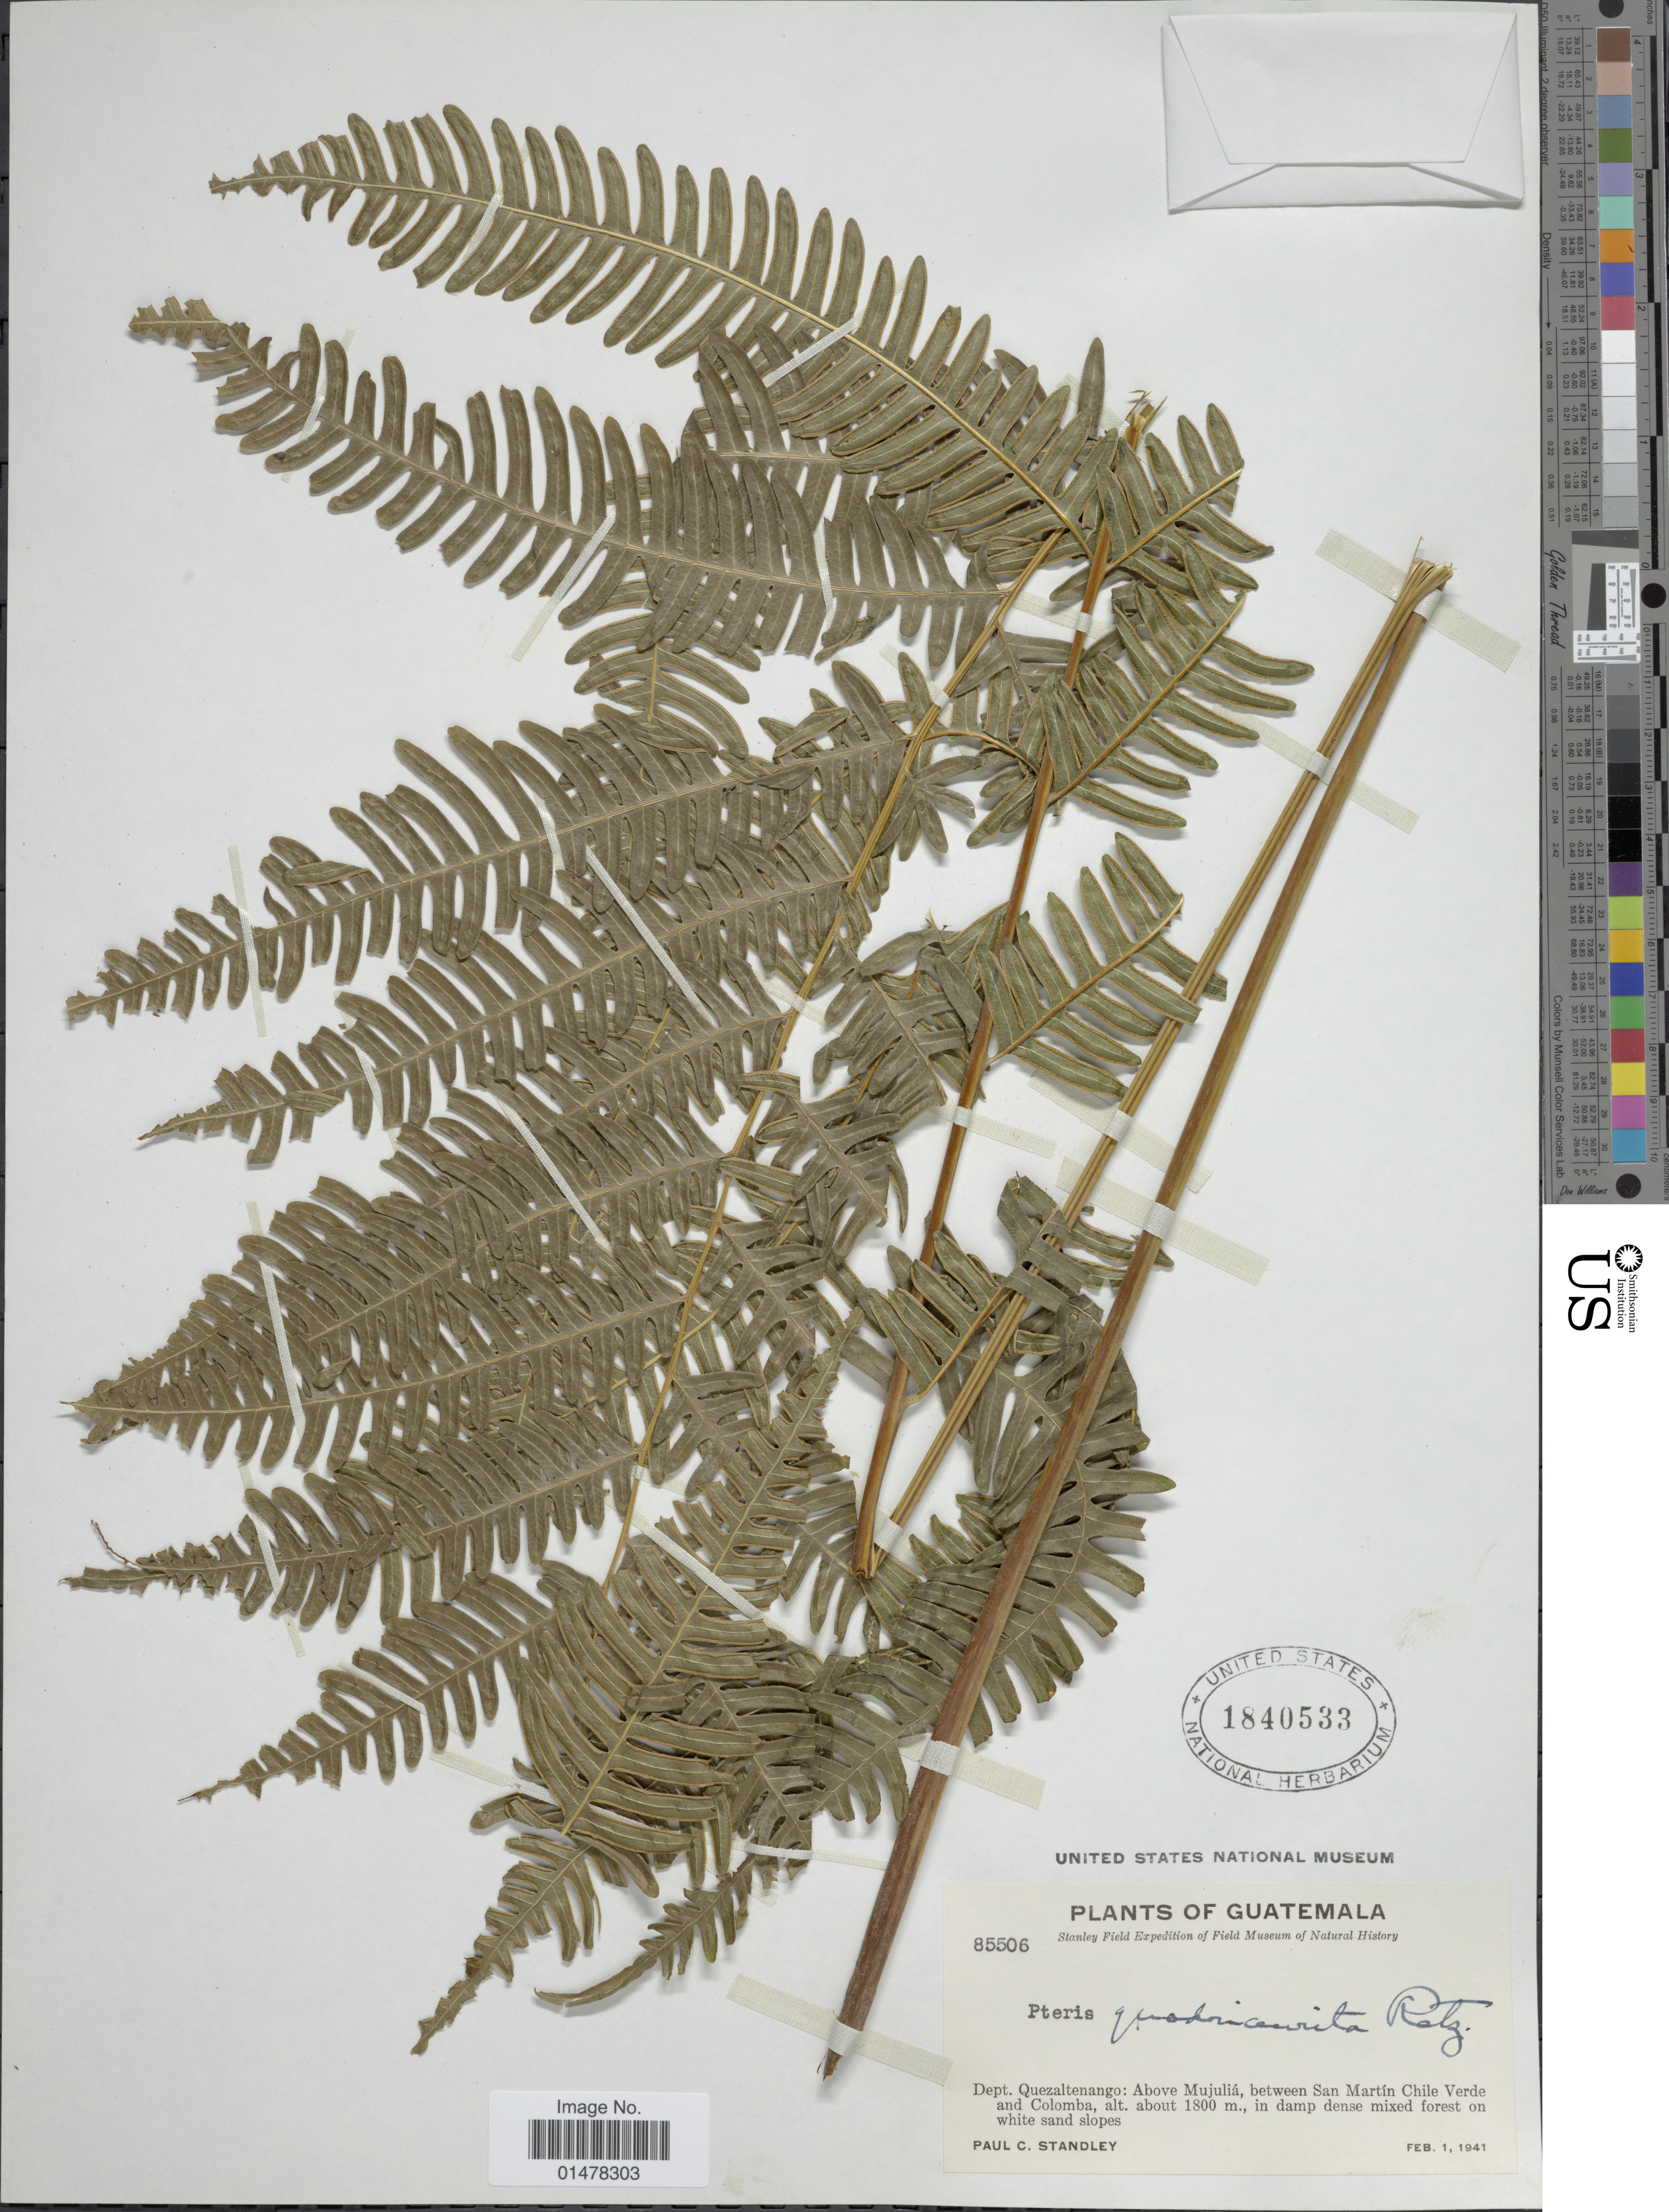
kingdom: Plantae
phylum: Tracheophyta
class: Polypodiopsida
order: Polypodiales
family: Pteridaceae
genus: Pteris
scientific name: Pteris quadriaurita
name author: Retz.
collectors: P. C. Standley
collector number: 85506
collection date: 1941-02-01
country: Guatemala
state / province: Quetzaltenango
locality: Plants of Guatemala, Dept. Quezaltenango: above Mujulia, between San Martin Chile Verde and Colomba, in damp dense mixed forest on white sand slopes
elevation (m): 1800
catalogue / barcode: US 1840533